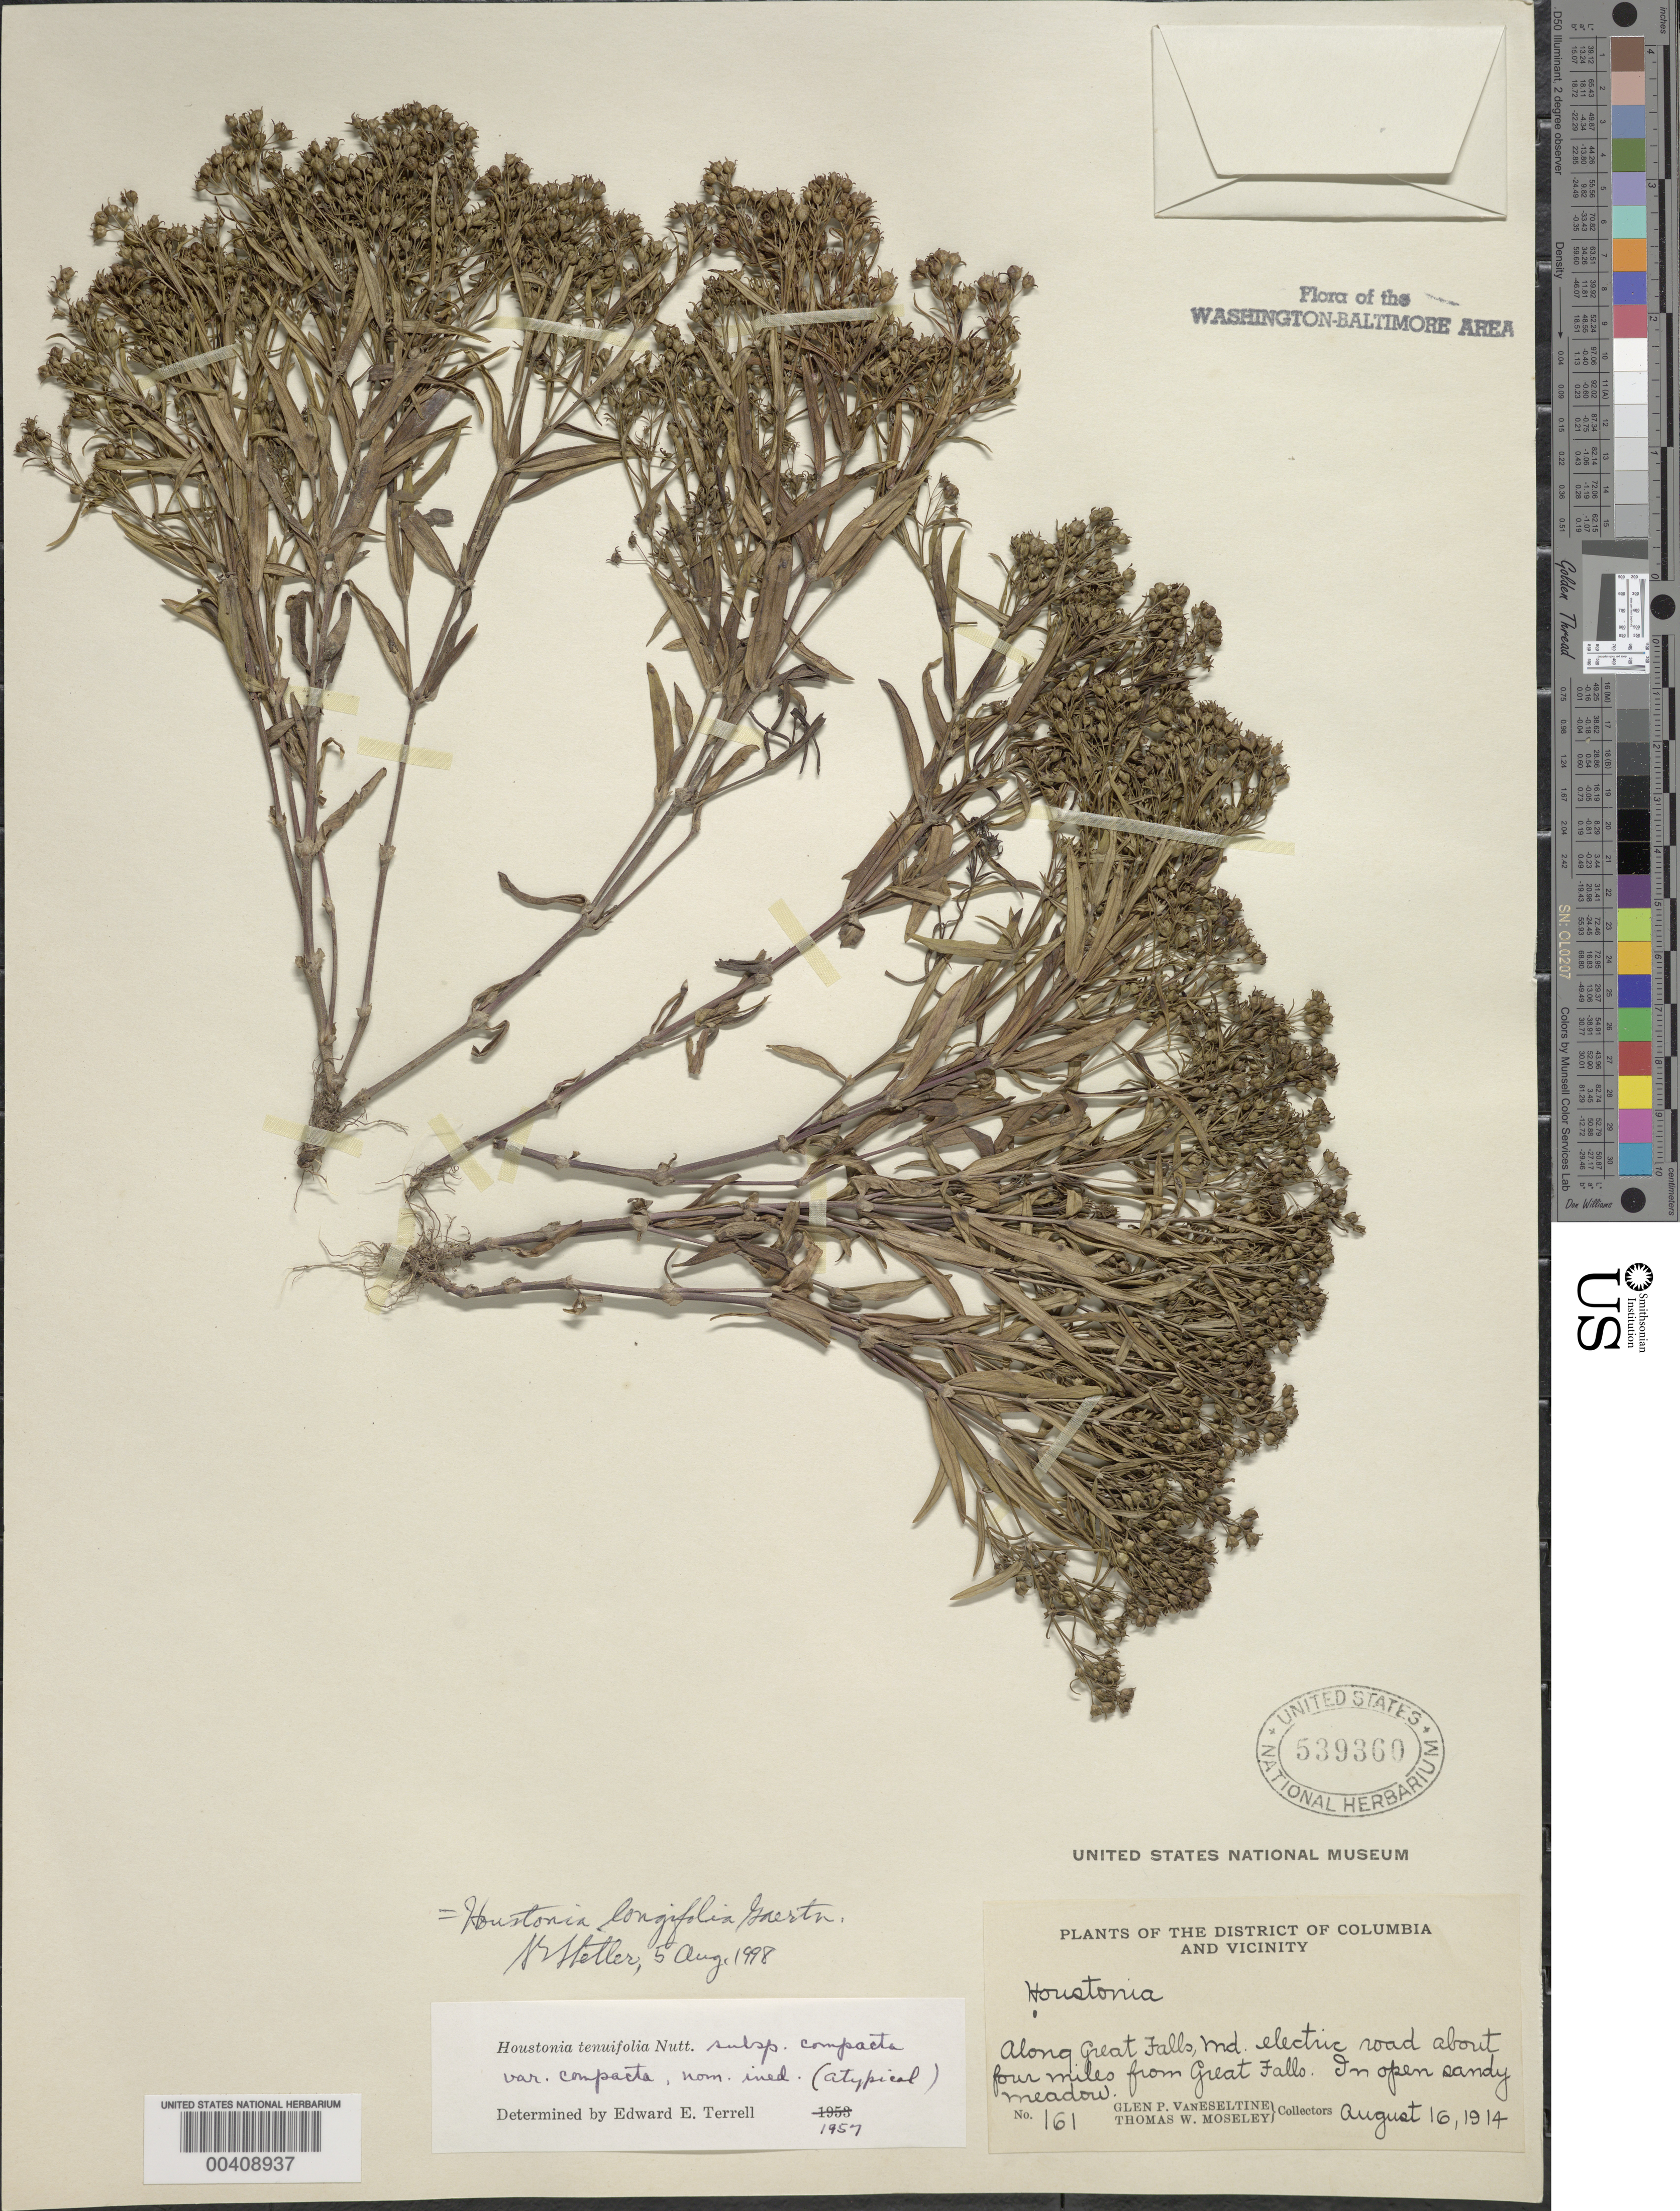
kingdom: Plantae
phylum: Tracheophyta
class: Magnoliopsida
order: Gentianales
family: Rubiaceae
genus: Houstonia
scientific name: Houstonia longifolia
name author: Gaertn.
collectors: G. P. Van Eseltine & T. Moseley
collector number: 161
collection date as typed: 16 Aug 1914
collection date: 1914-08-16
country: United States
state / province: Maryland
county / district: Montgomery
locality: Great Falls C. & O. Canal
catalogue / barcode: US 539360